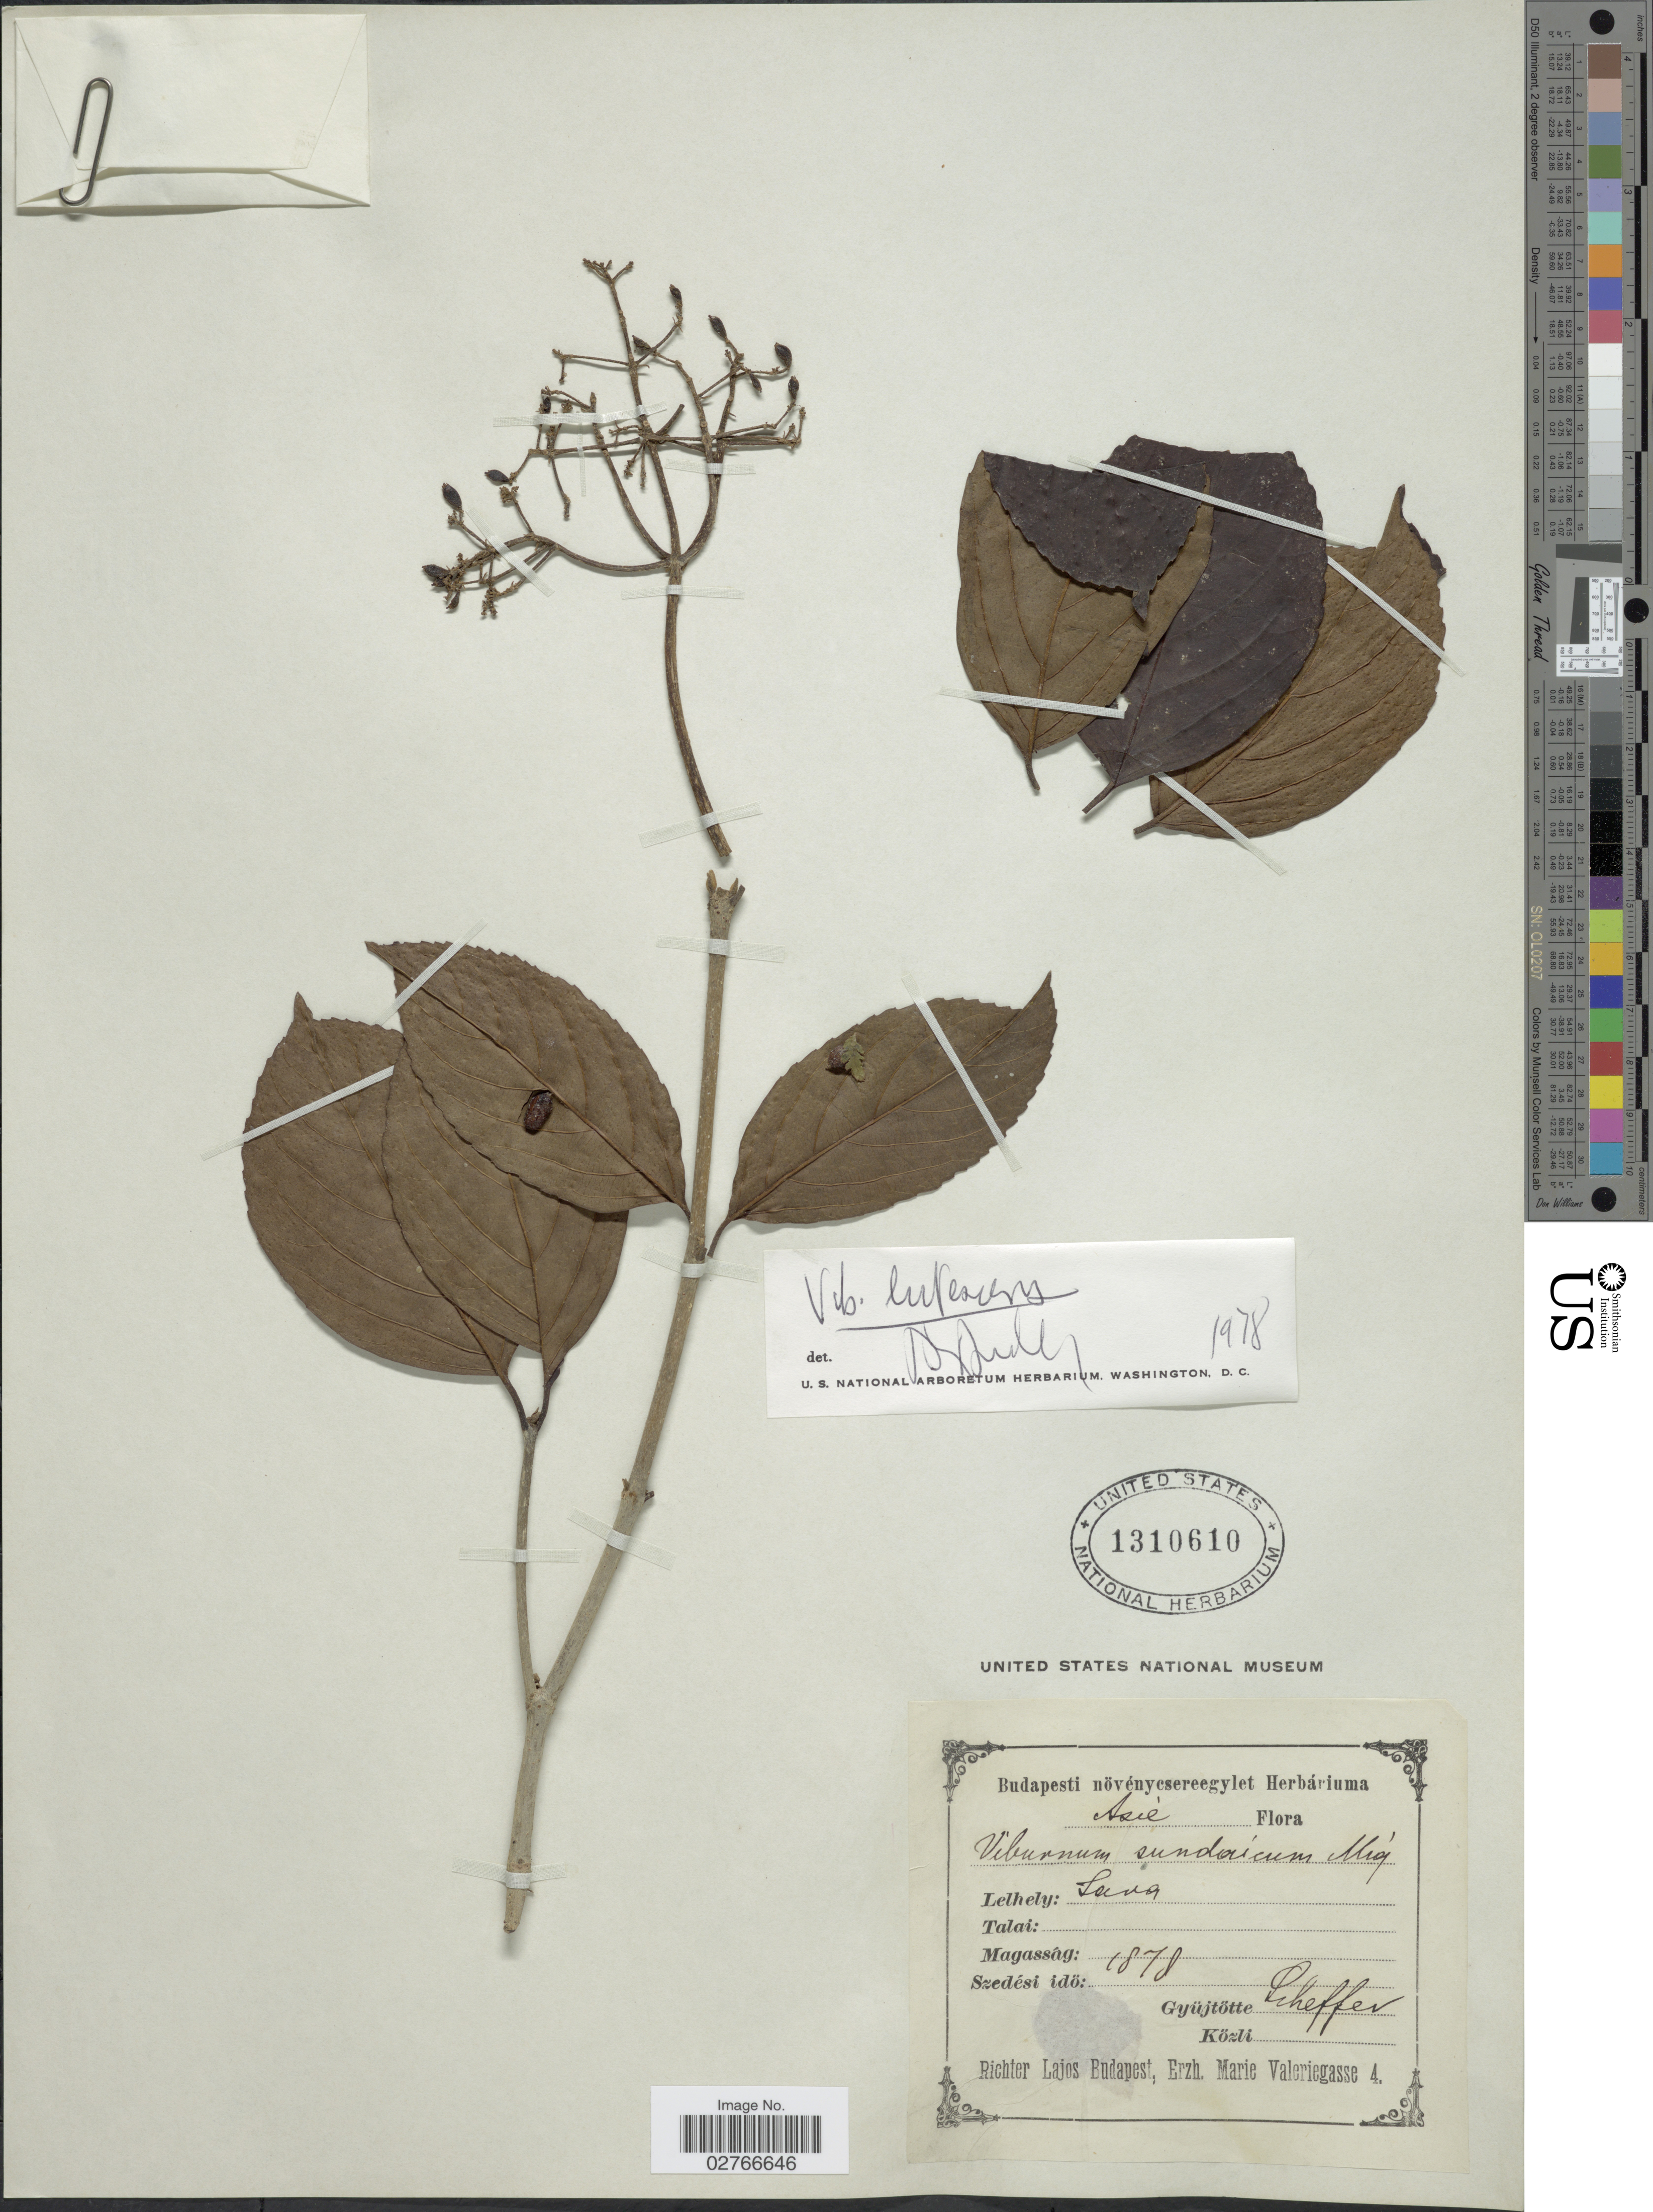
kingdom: Plantae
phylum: Tracheophyta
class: Magnoliopsida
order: Dipsacales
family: Viburnaceae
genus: Viburnum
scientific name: Viburnum lutescens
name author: Blume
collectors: Scheffer, --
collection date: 1878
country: Indonesia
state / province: Java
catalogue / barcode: US 1310610